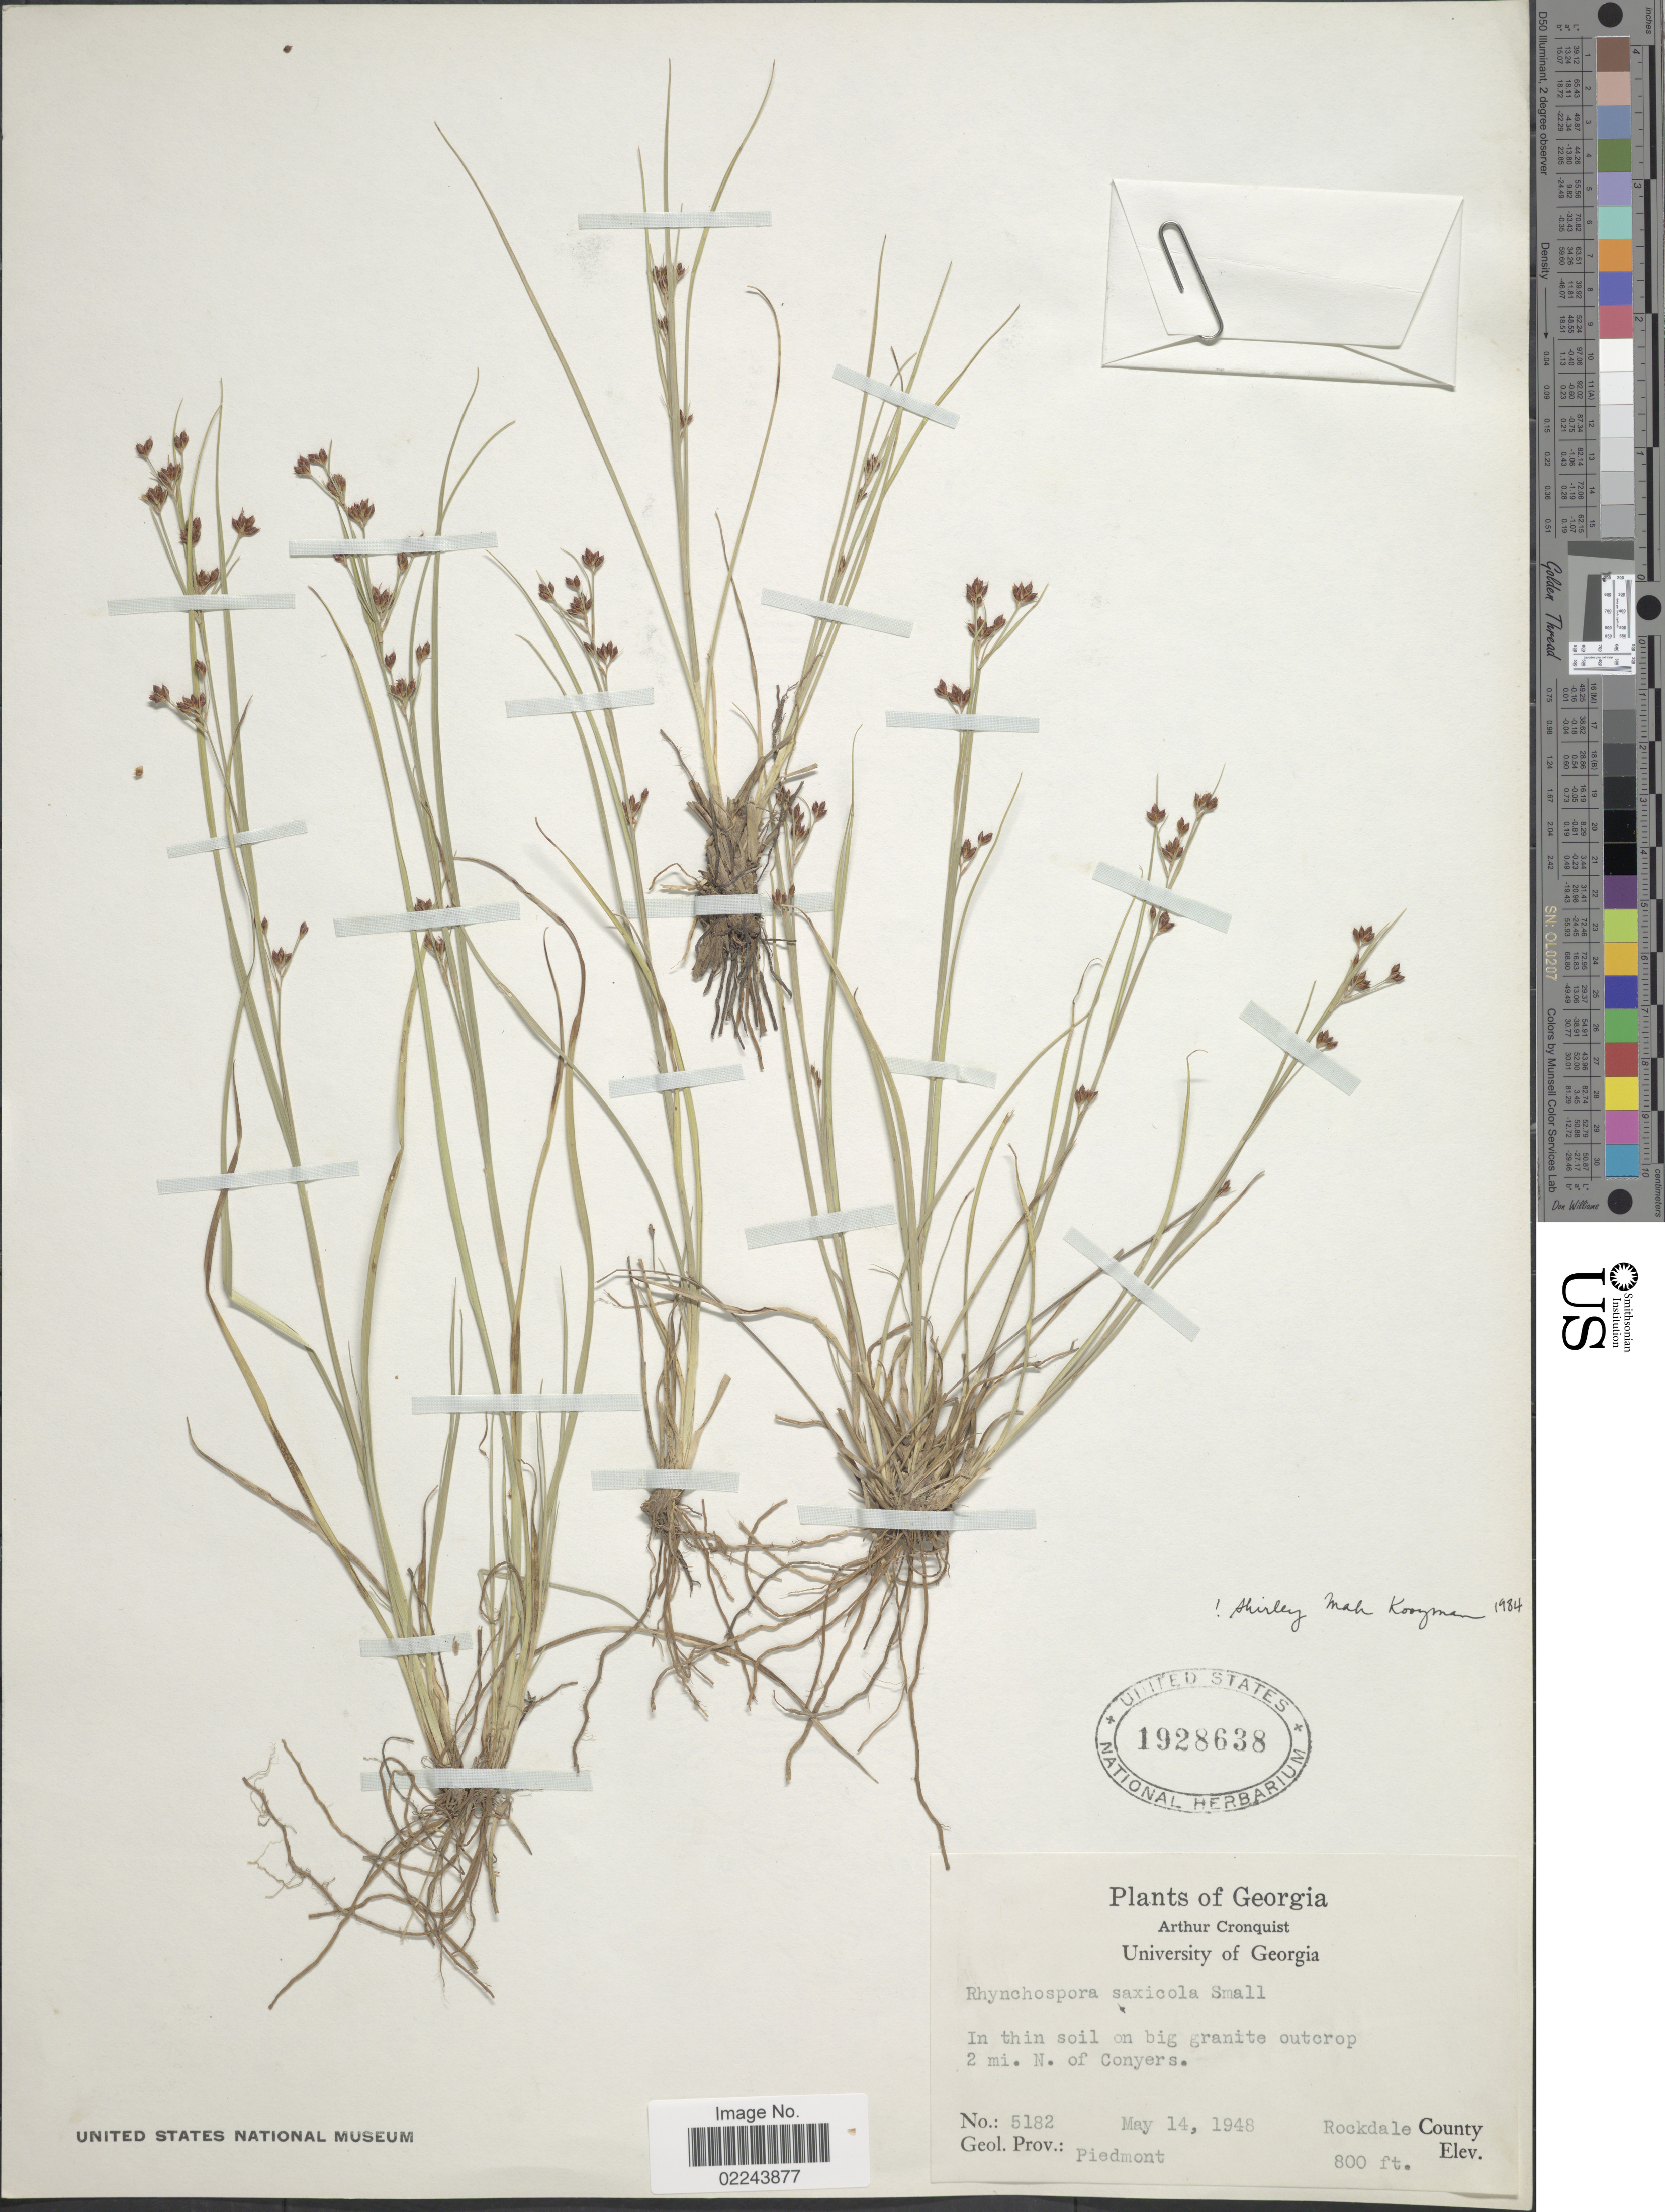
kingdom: Plantae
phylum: Tracheophyta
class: Liliopsida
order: Poales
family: Cyperaceae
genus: Rhynchospora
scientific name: Rhynchospora saxicola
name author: Small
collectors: A. J. Cronquist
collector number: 5182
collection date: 1948-05-14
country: United States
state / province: Georgia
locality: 2 mi N of Conyers, Rockdale County, Piedmont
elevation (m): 244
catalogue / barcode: US 1928638